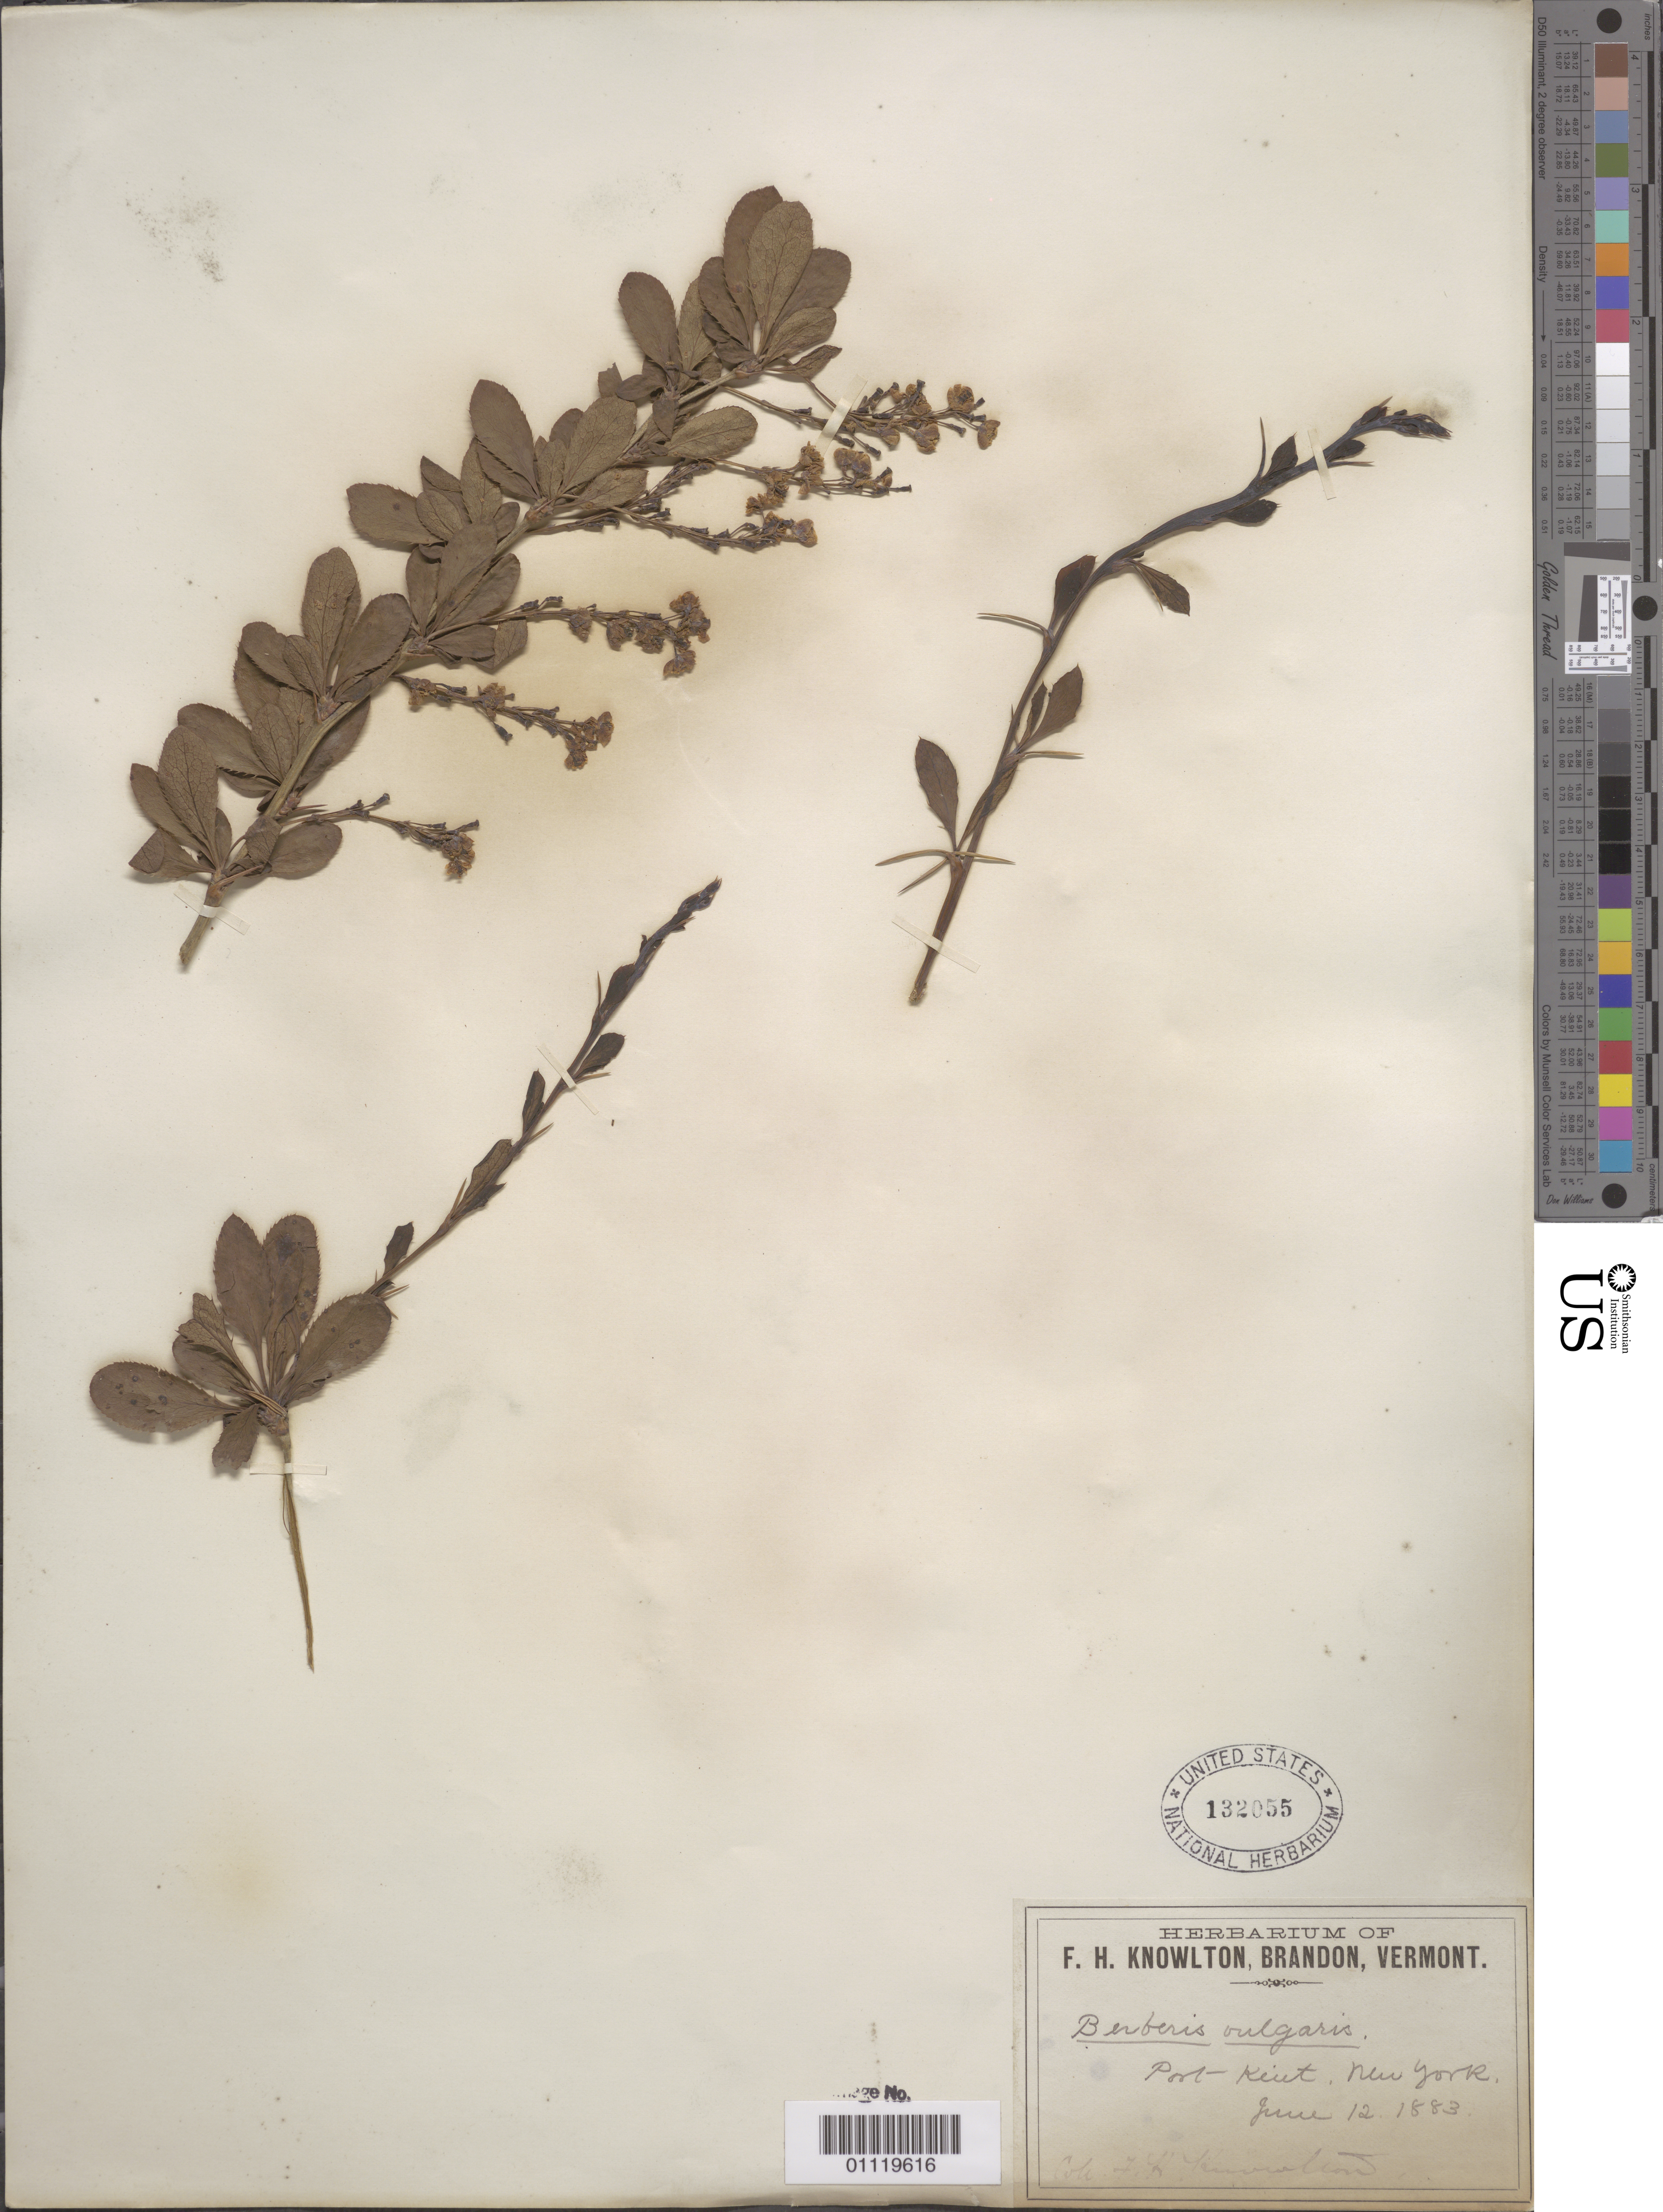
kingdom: Plantae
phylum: Tracheophyta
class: Magnoliopsida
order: Ranunculales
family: Berberidaceae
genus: Berberis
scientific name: Berberis vulgaris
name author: L.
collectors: F. H. Knowlton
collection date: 1883-06-12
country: United States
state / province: New York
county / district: Essex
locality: Port Kent community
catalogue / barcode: US 132055